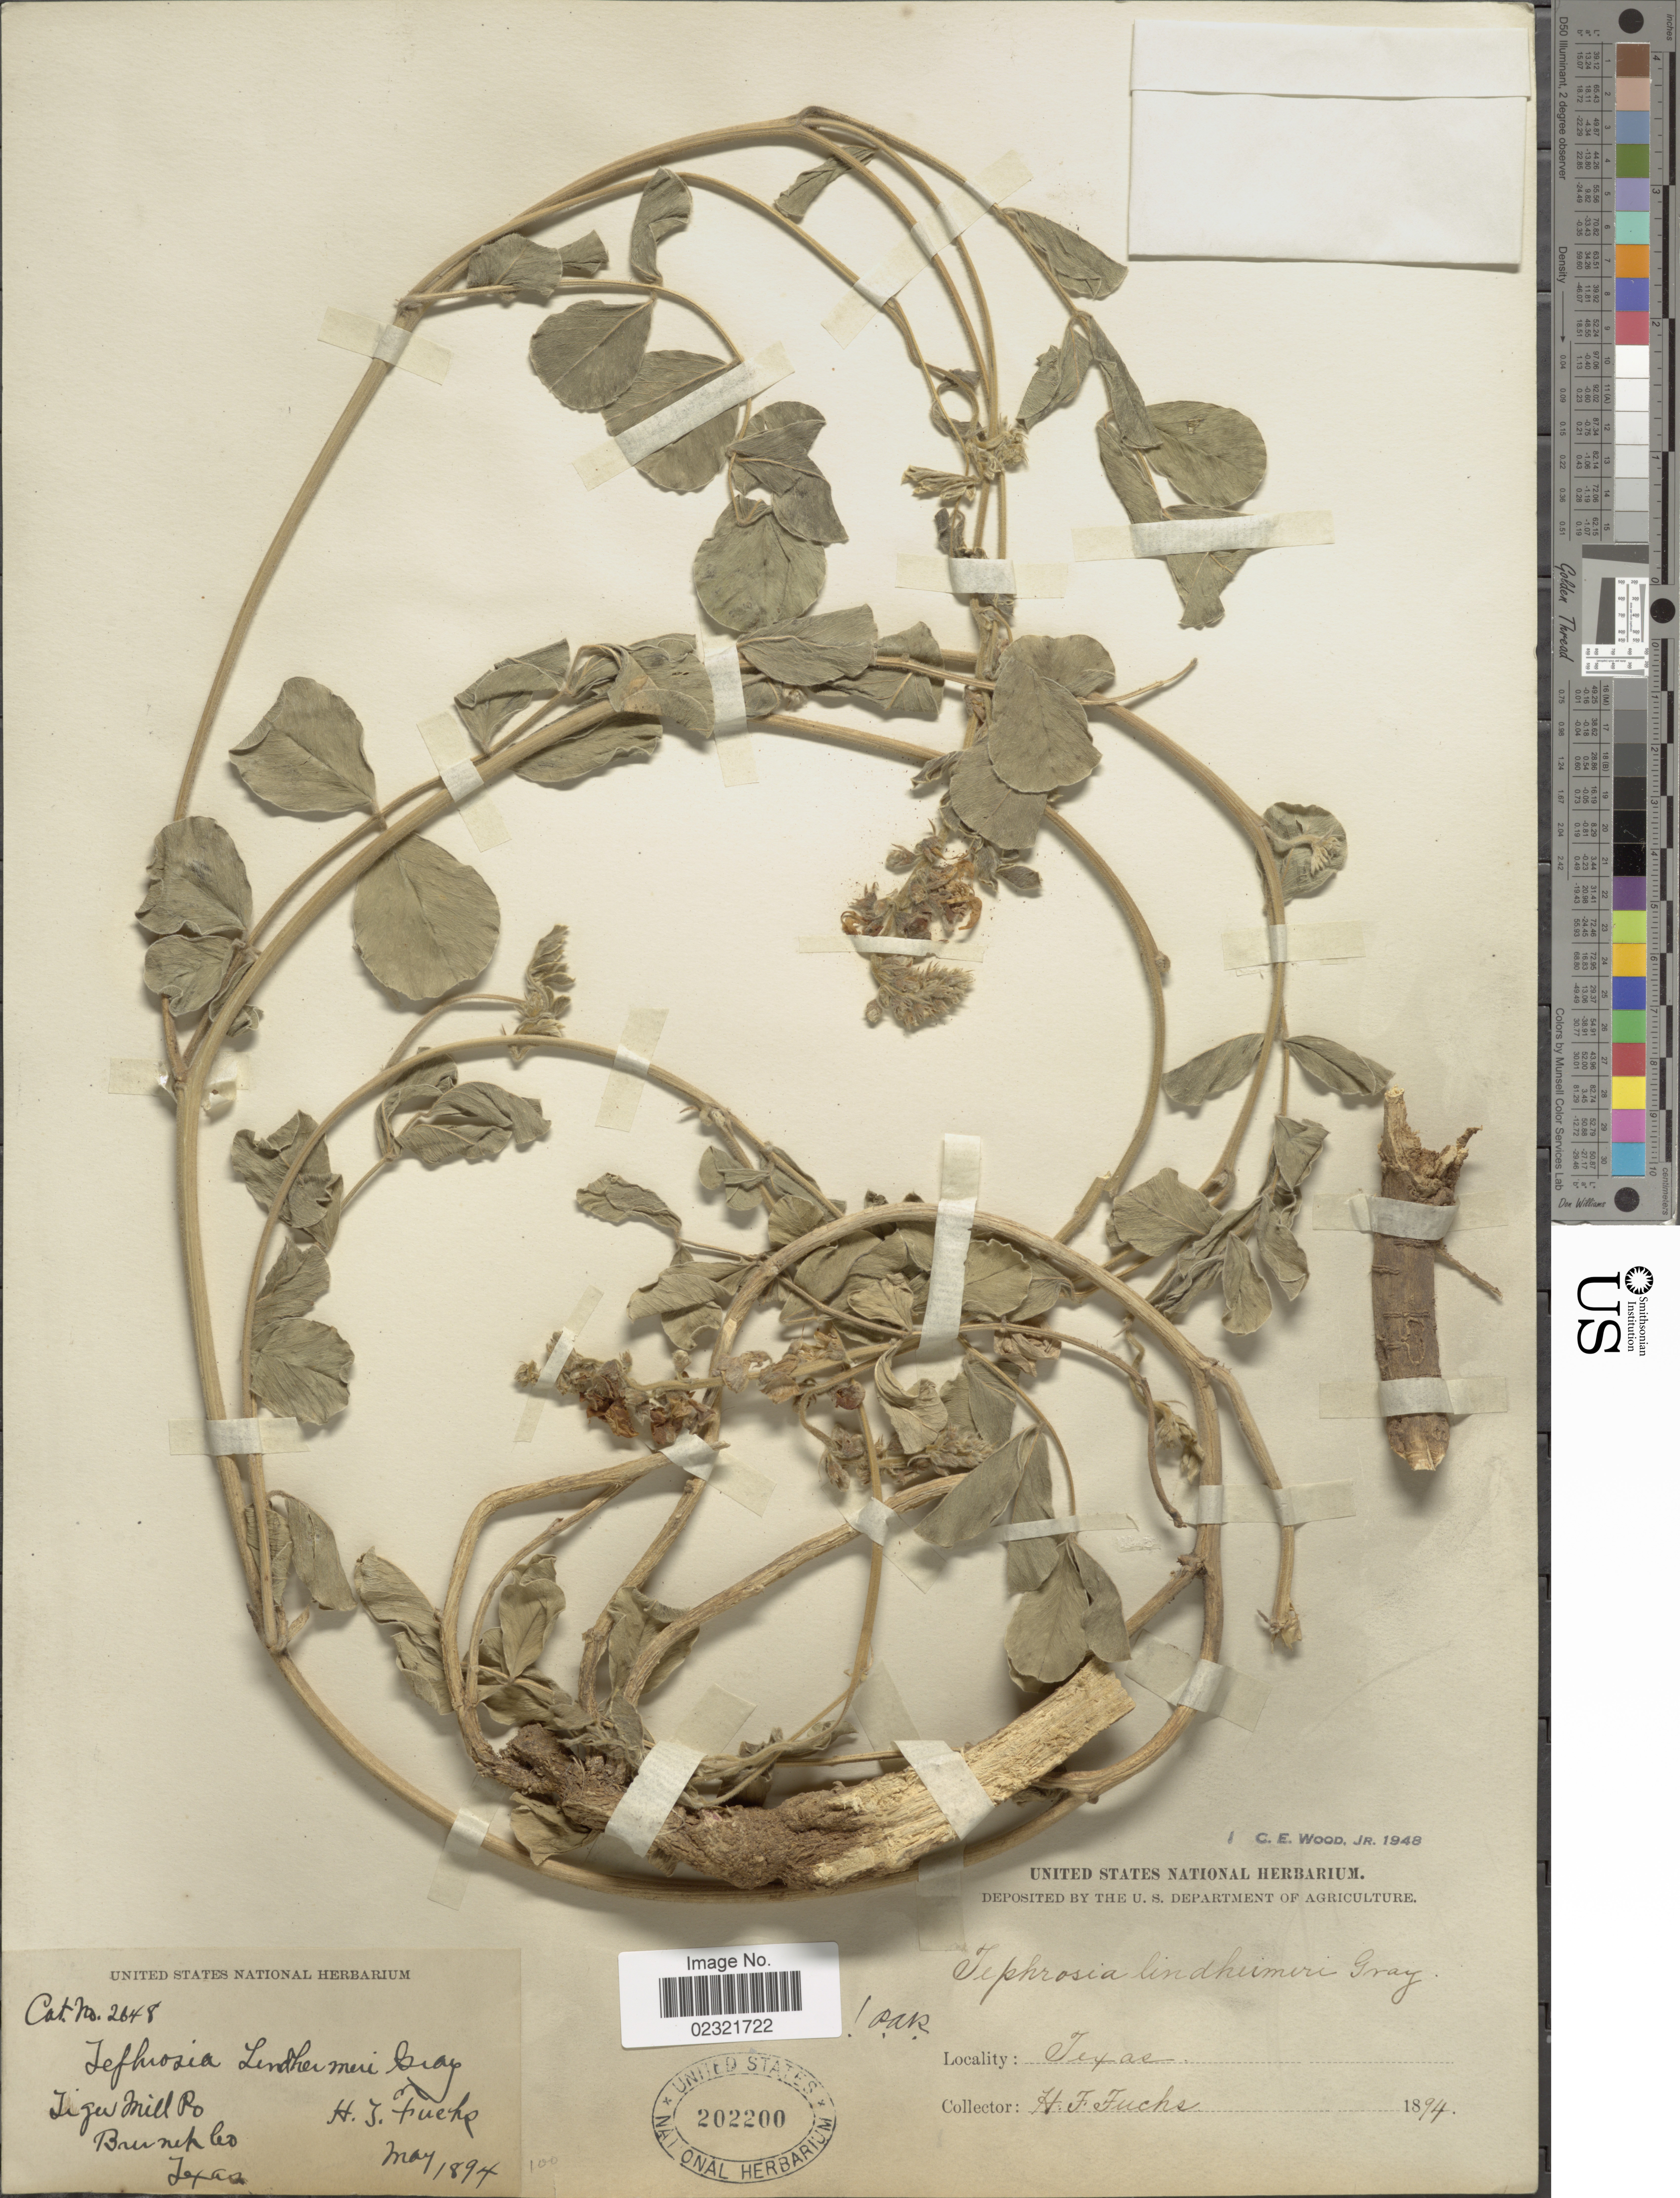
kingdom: Plantae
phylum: Tracheophyta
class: Magnoliopsida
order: Fabales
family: Fabaceae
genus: Tephrosia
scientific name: Tephrosia lindheimeri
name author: A. Gray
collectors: H. Fuchs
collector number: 2648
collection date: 1894-05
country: United States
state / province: Texas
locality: Tiger Mill Po, Brunch Co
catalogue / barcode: US 202200